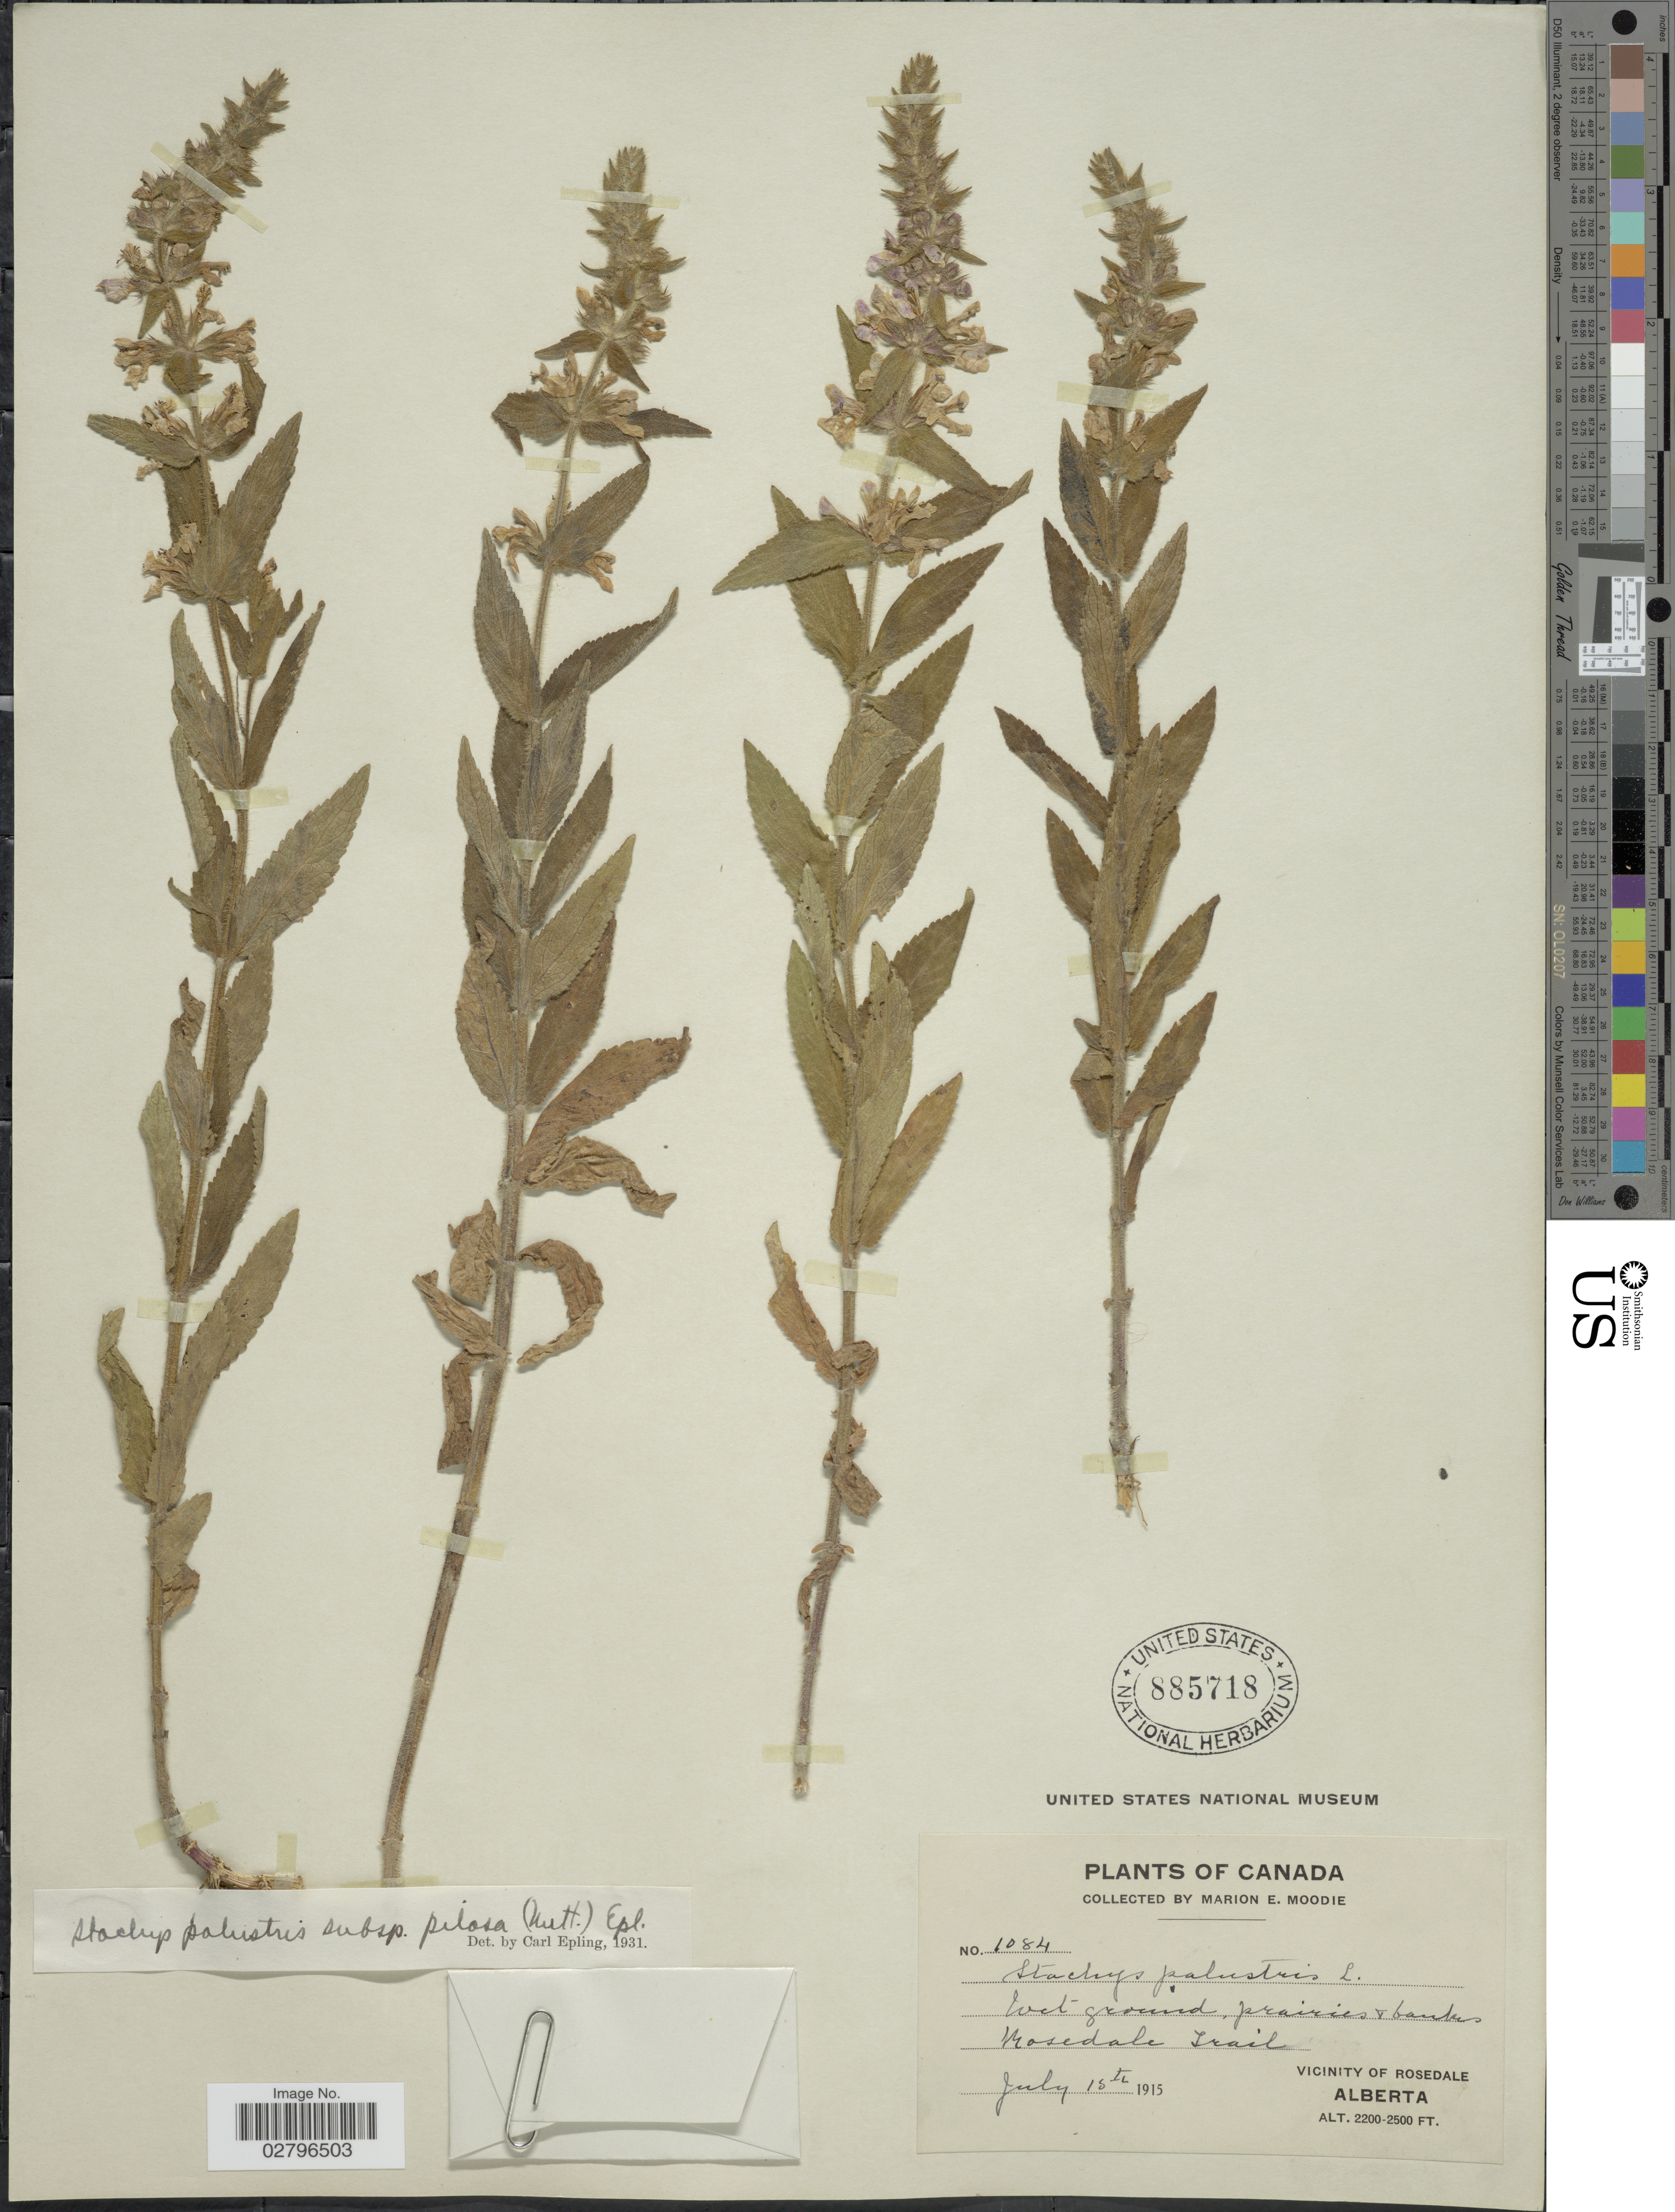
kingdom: Plantae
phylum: Tracheophyta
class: Magnoliopsida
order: Lamiales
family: Lamiaceae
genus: Stachys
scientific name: Stachys palustris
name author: L.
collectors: M. E. Moodie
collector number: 1084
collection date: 1915-07-15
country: Canada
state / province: Alberta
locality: Rosedale Trail. Vicinity of Rosedale.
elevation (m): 671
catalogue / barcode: US 885718